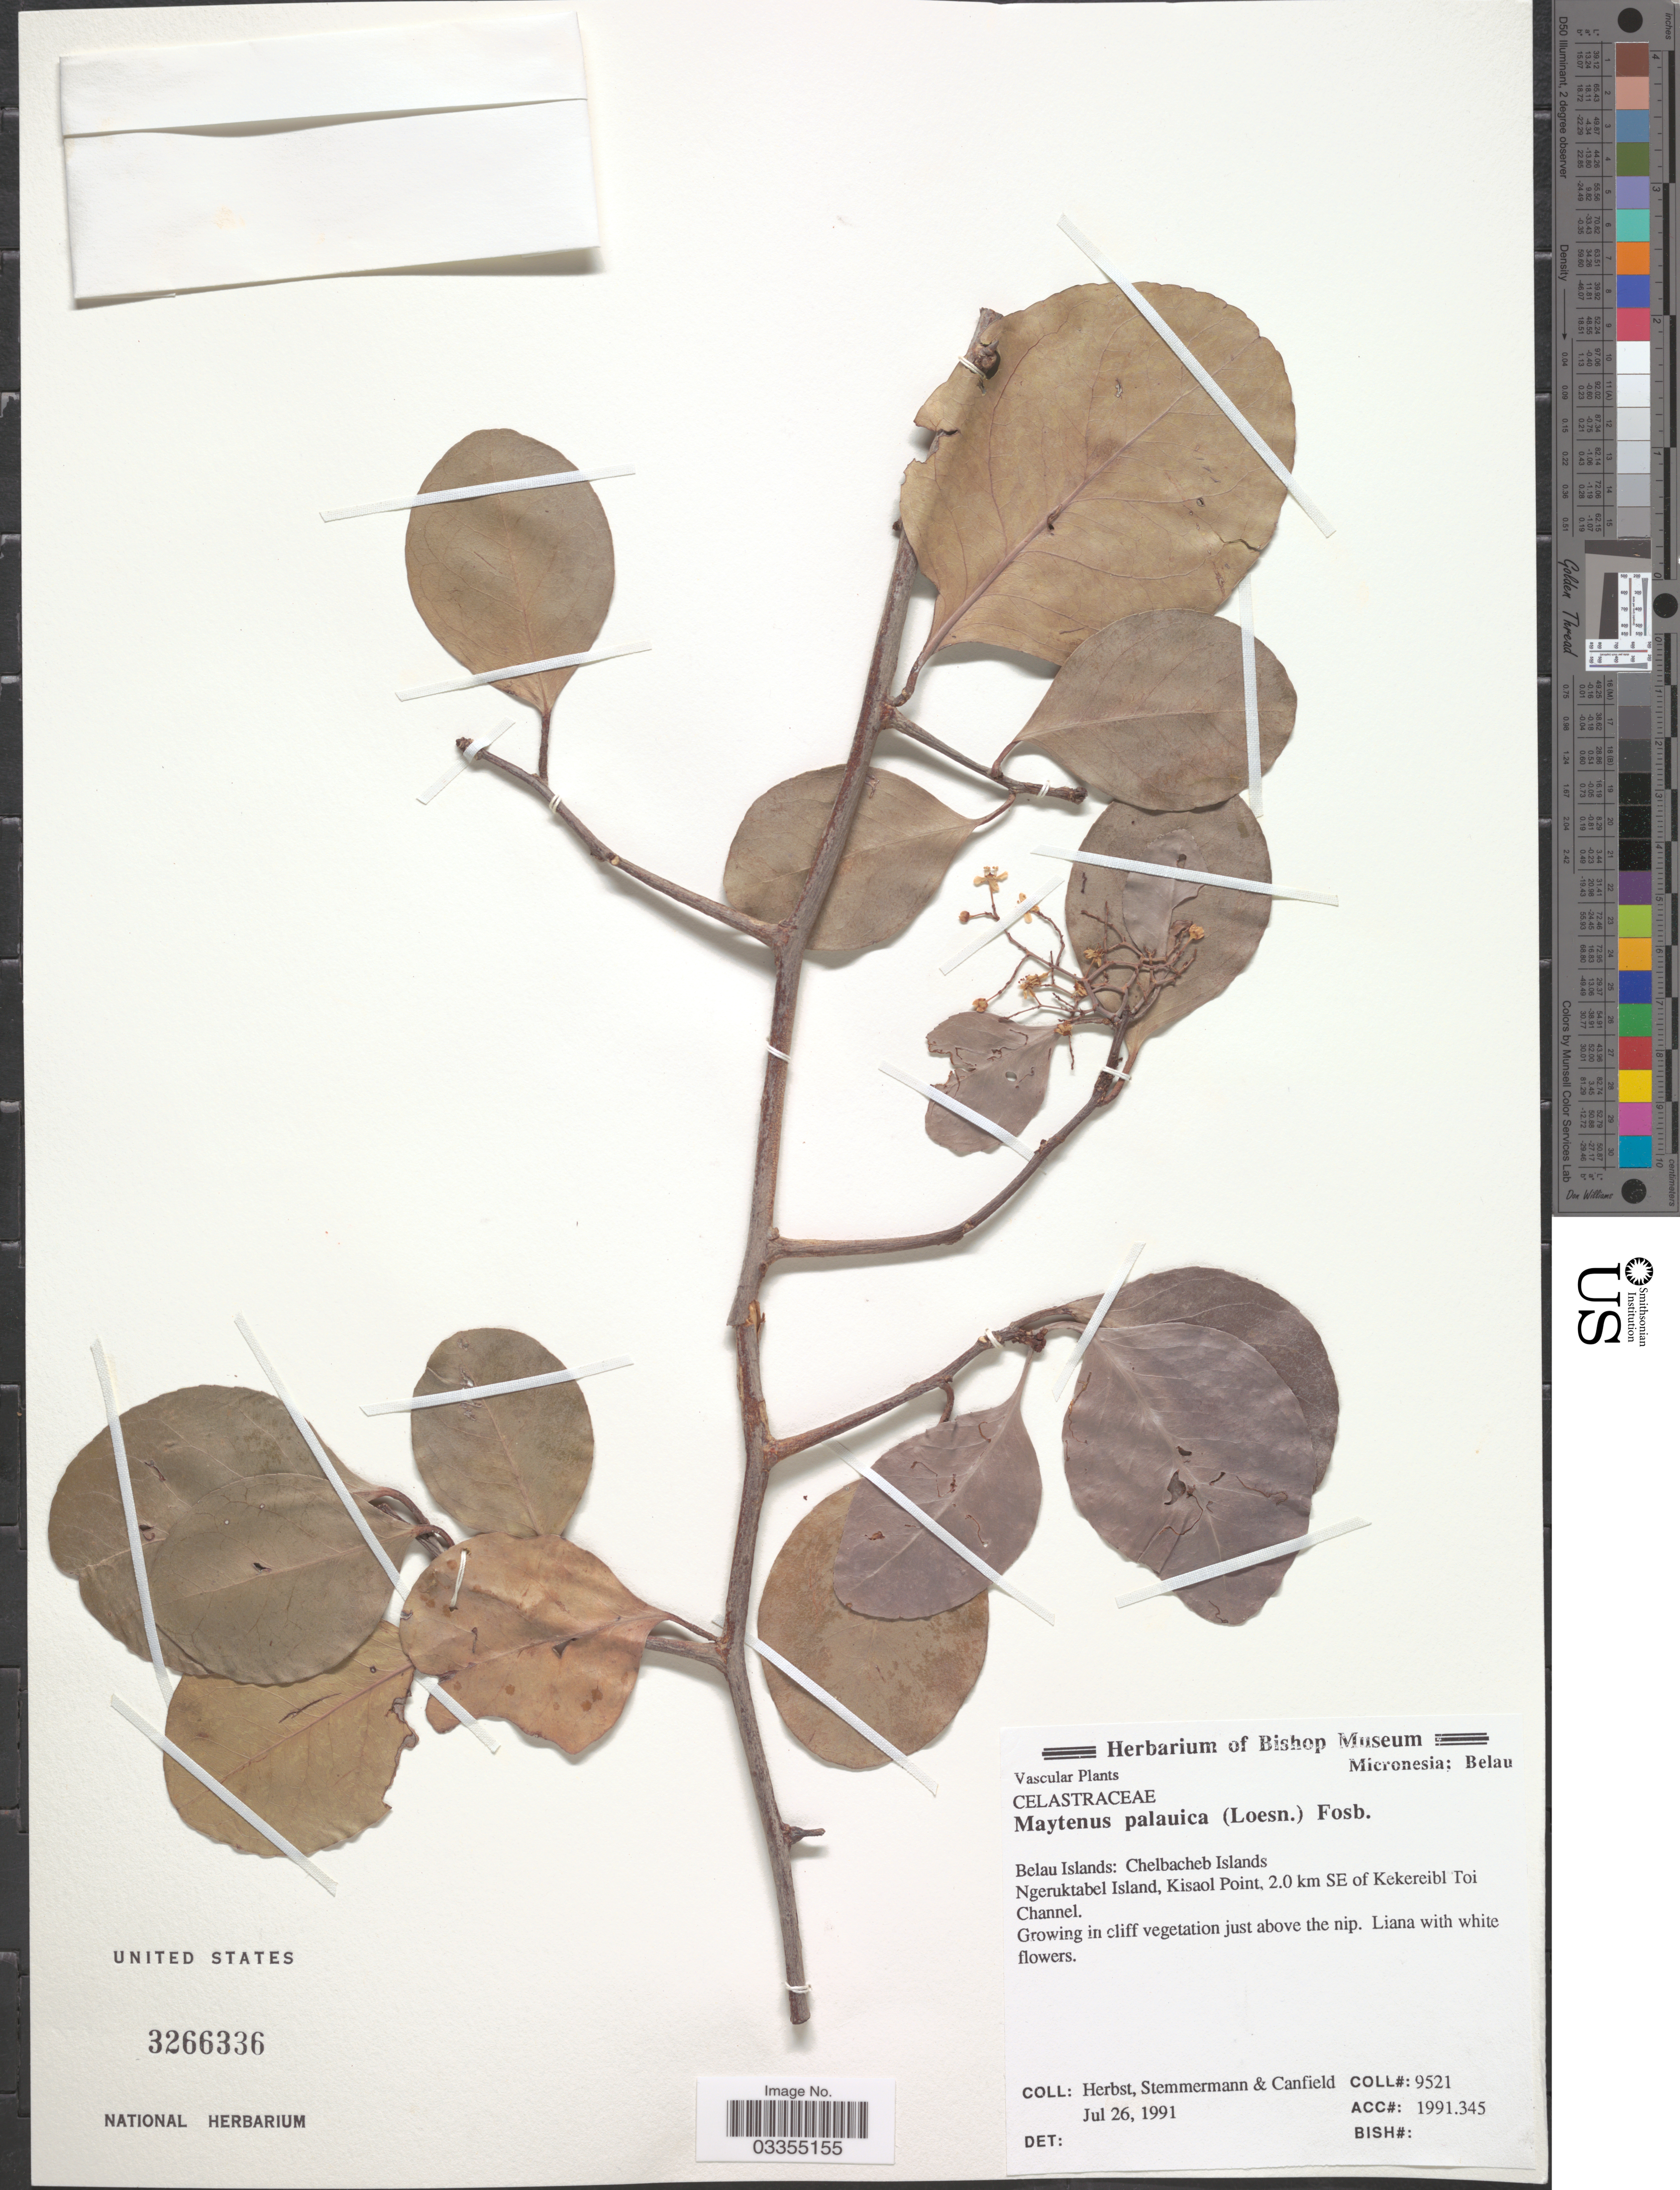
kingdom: Plantae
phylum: Tracheophyta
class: Magnoliopsida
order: Celastrales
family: Celastraceae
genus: Gymnosporia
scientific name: Gymnosporia palauica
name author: Loes.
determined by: Wagner, W. L., (BOT), Smithsonian Institution - National Museum of Natural History (UNITED STATES)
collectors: -. Herbst, -. Stemmermann & -. Canfield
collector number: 9521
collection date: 1991-07-26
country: Palau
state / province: Koror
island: Ngeruktabel [Urukthapel]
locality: Micronesia; Belau. Belau Islands: Chelbacheb Islands. Ngeruktabel Island, Kisaol Point, 2.0 km SE of Kekereibl Toi Channel.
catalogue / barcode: US 3266336